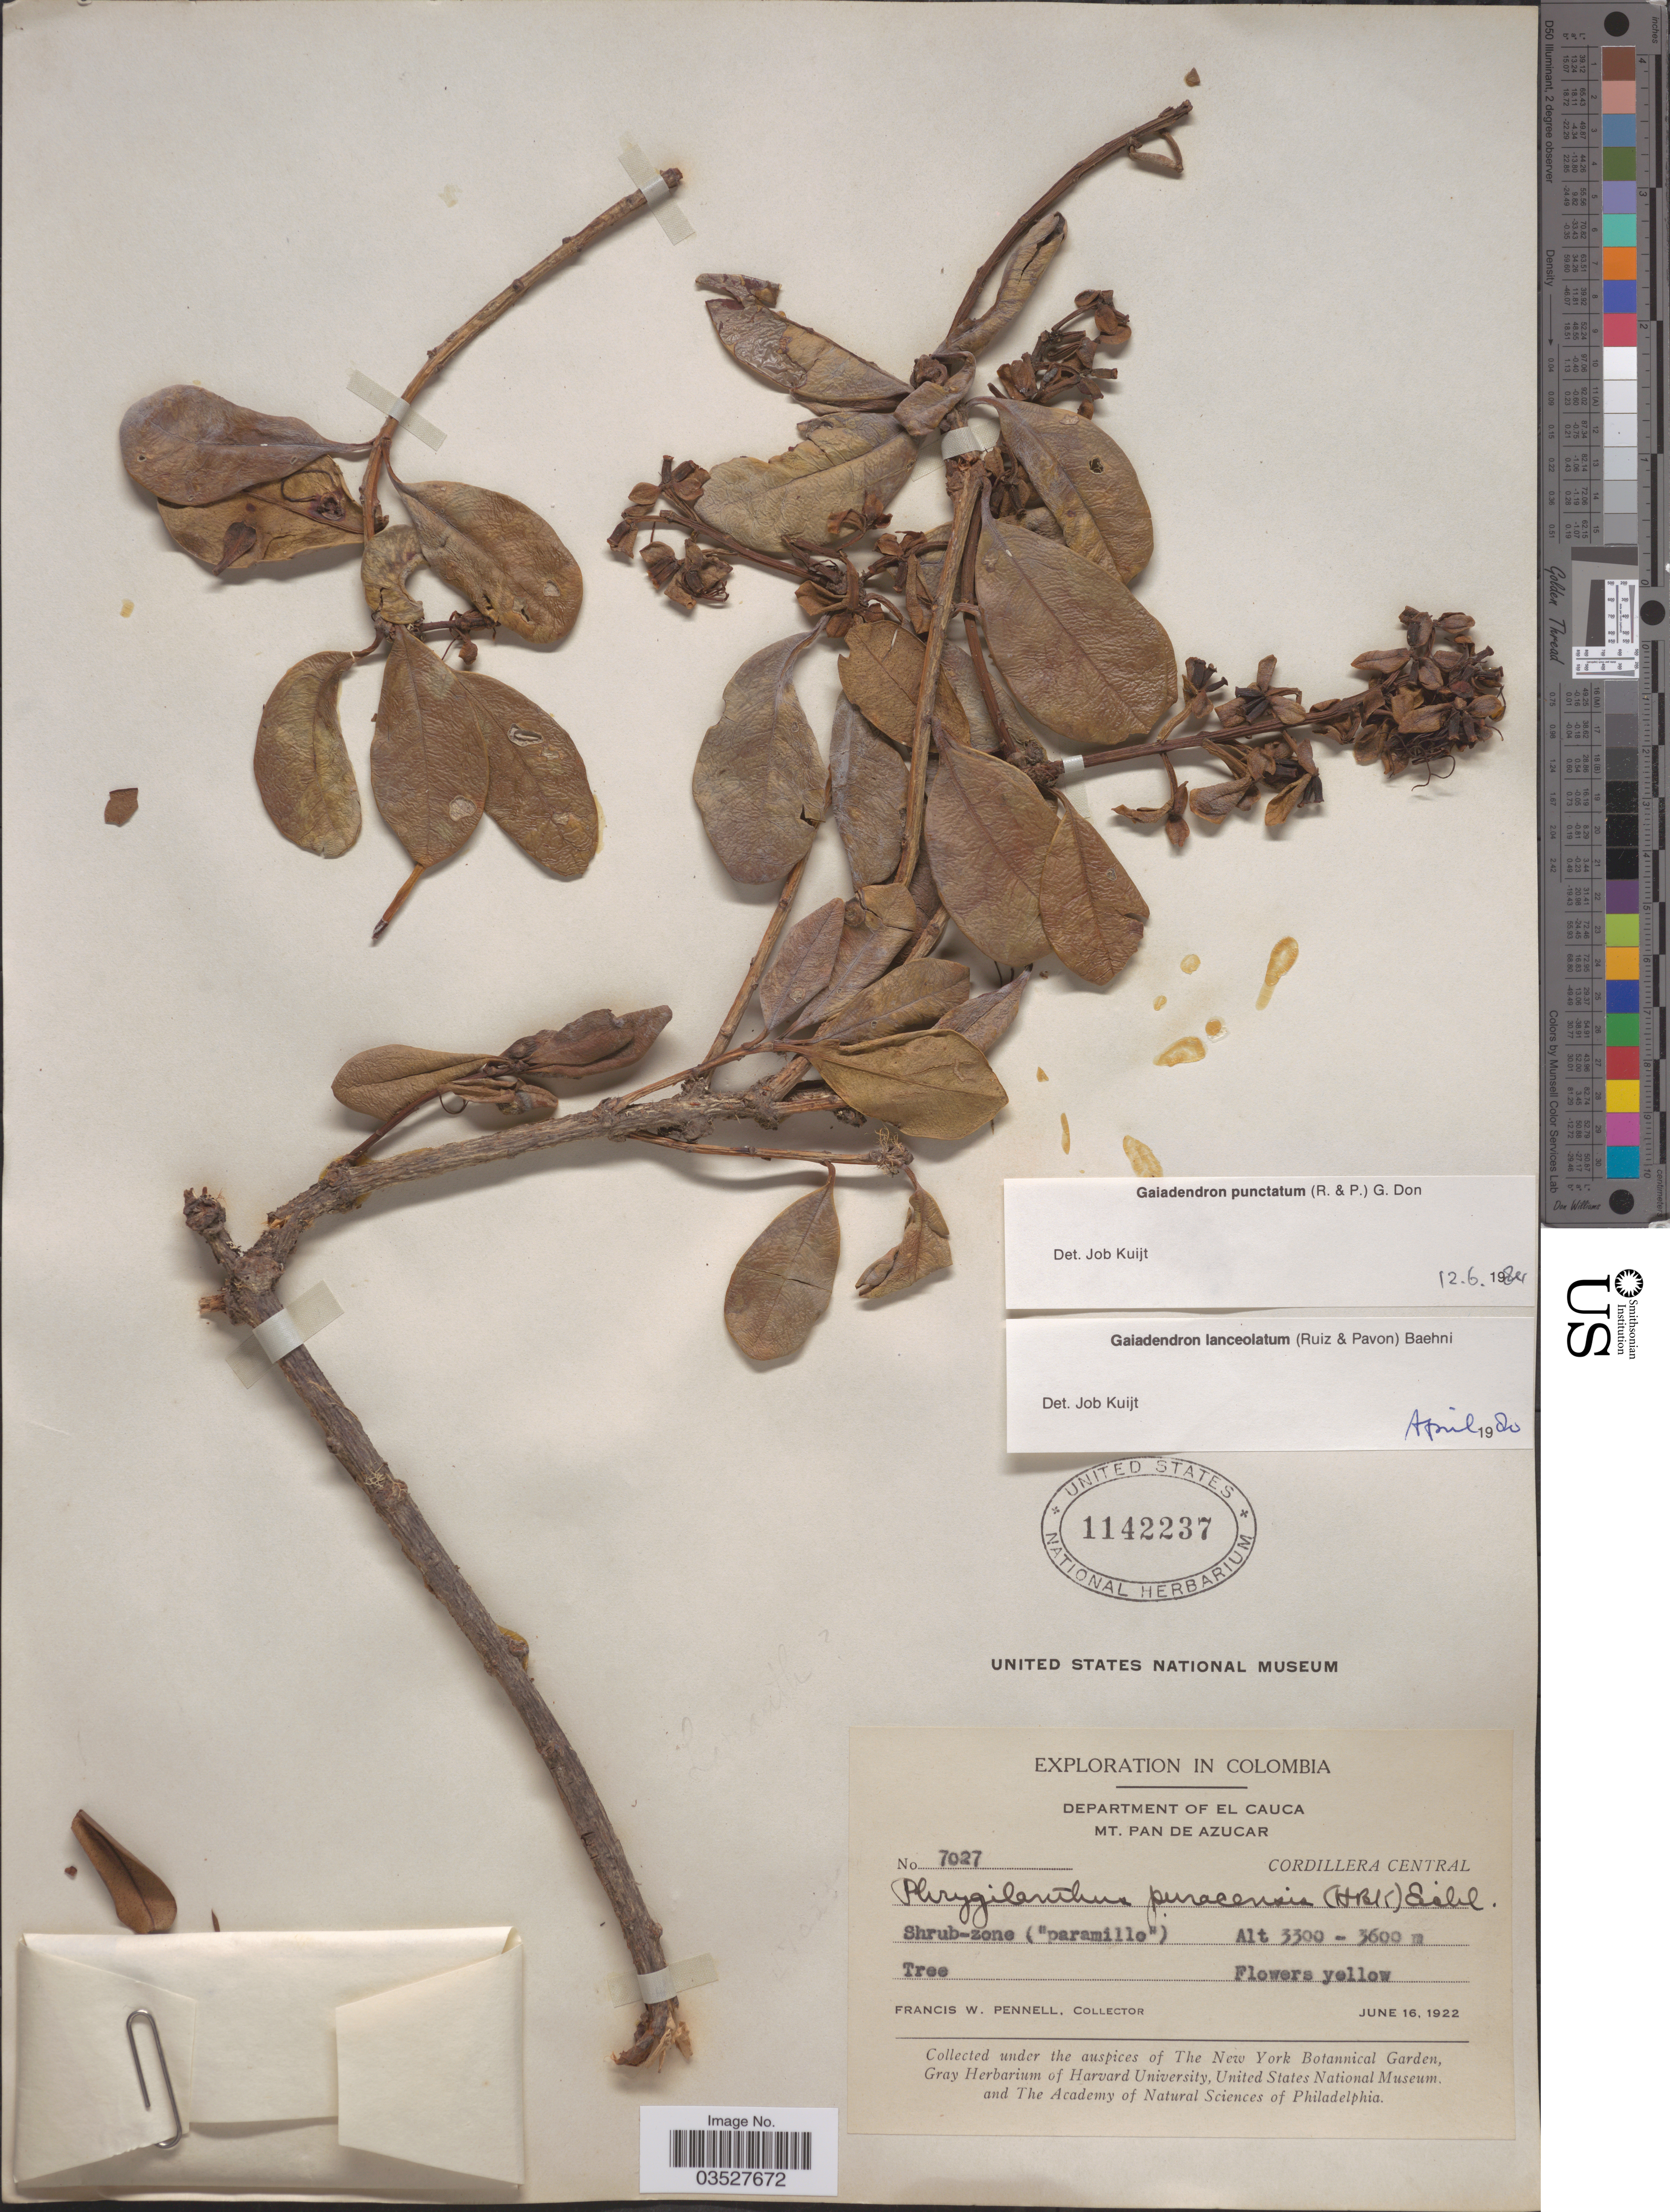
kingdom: Plantae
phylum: Tracheophyta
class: Magnoliopsida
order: Santalales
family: Loranthaceae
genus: Gaiadendron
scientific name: Gaiadendron punctatum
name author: (Ruiz & Pav.) G. Don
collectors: F. W. Pennell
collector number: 7027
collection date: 1922-06-16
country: Colombia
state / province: Cauca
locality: Department of El Cauca. Mt. Pan de Azucar. Cordillera Central.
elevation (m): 3300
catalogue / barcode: US 1142237